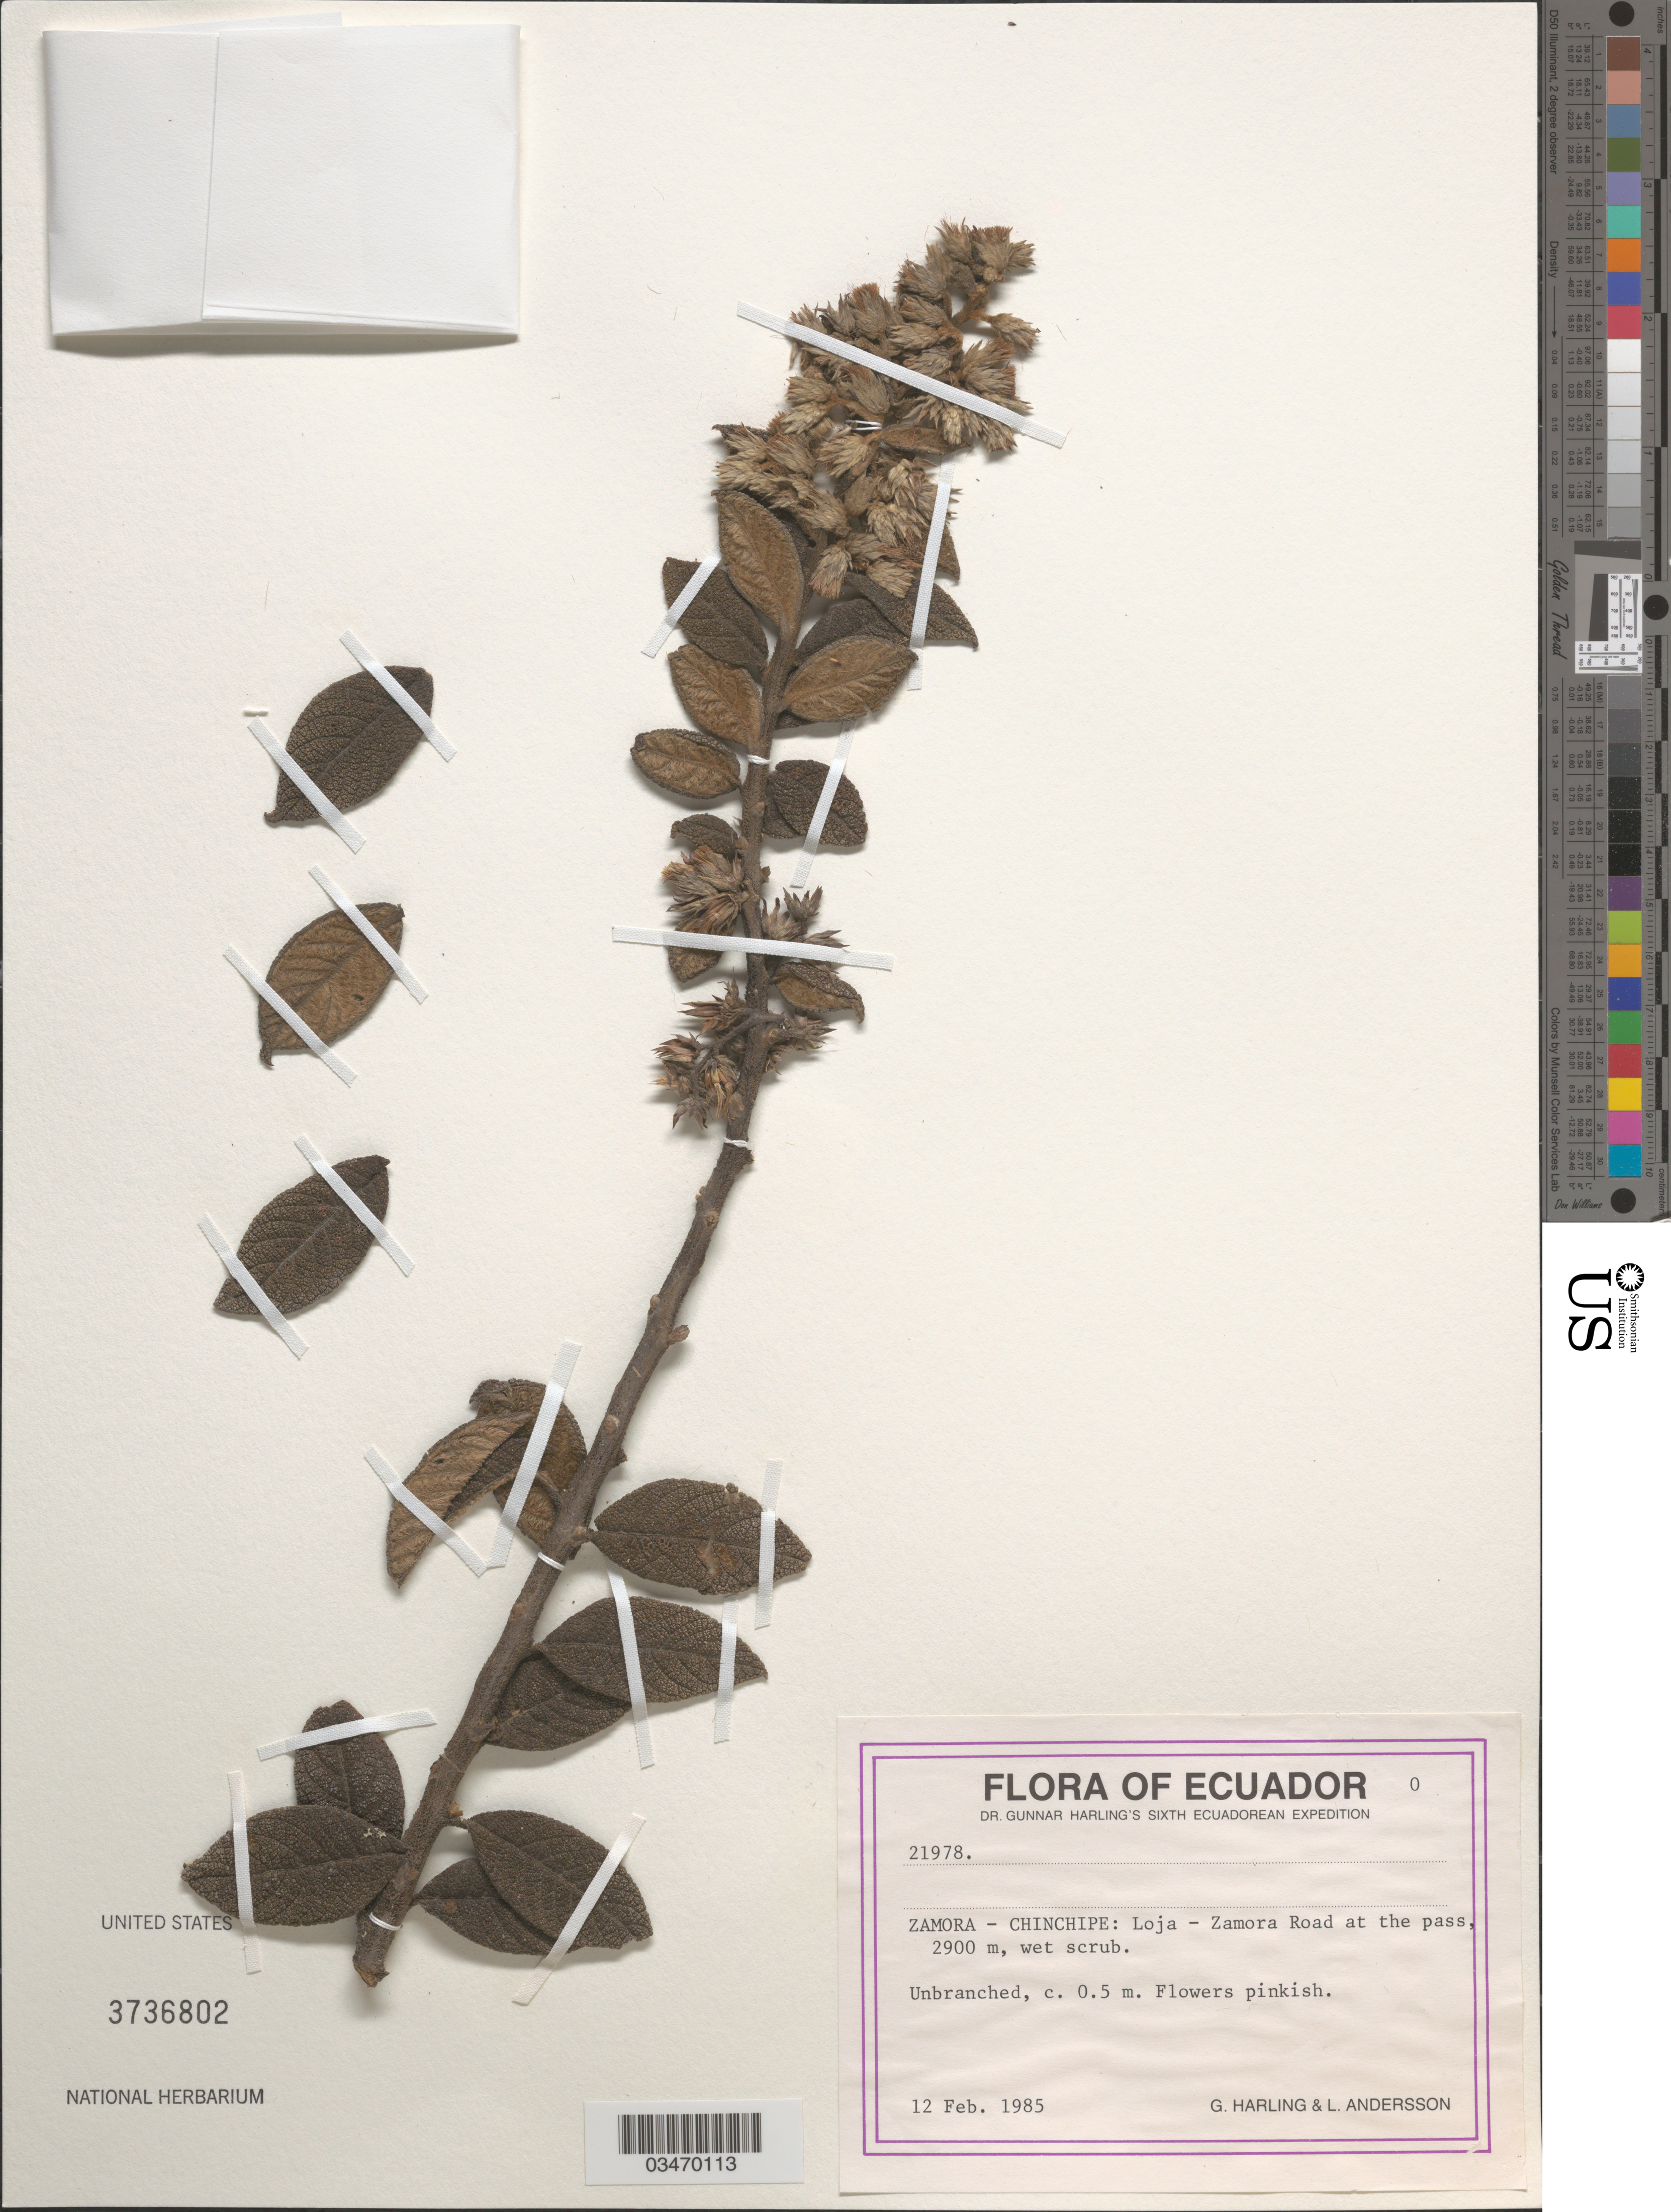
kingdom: Plantae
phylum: Tracheophyta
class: Magnoliopsida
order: Asterales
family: Asteraceae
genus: Lepidaploa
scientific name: Lepidaploa sp.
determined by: Ávila C., Fabio Andrés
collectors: G. Harling & L. Andersson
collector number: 21978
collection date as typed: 12 Feb 1985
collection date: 1985-02-12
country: Ecuador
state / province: Zamora-Chinchipe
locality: Loja - Zamora road at the pass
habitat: Wet scrub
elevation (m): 2900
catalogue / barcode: US 3736802